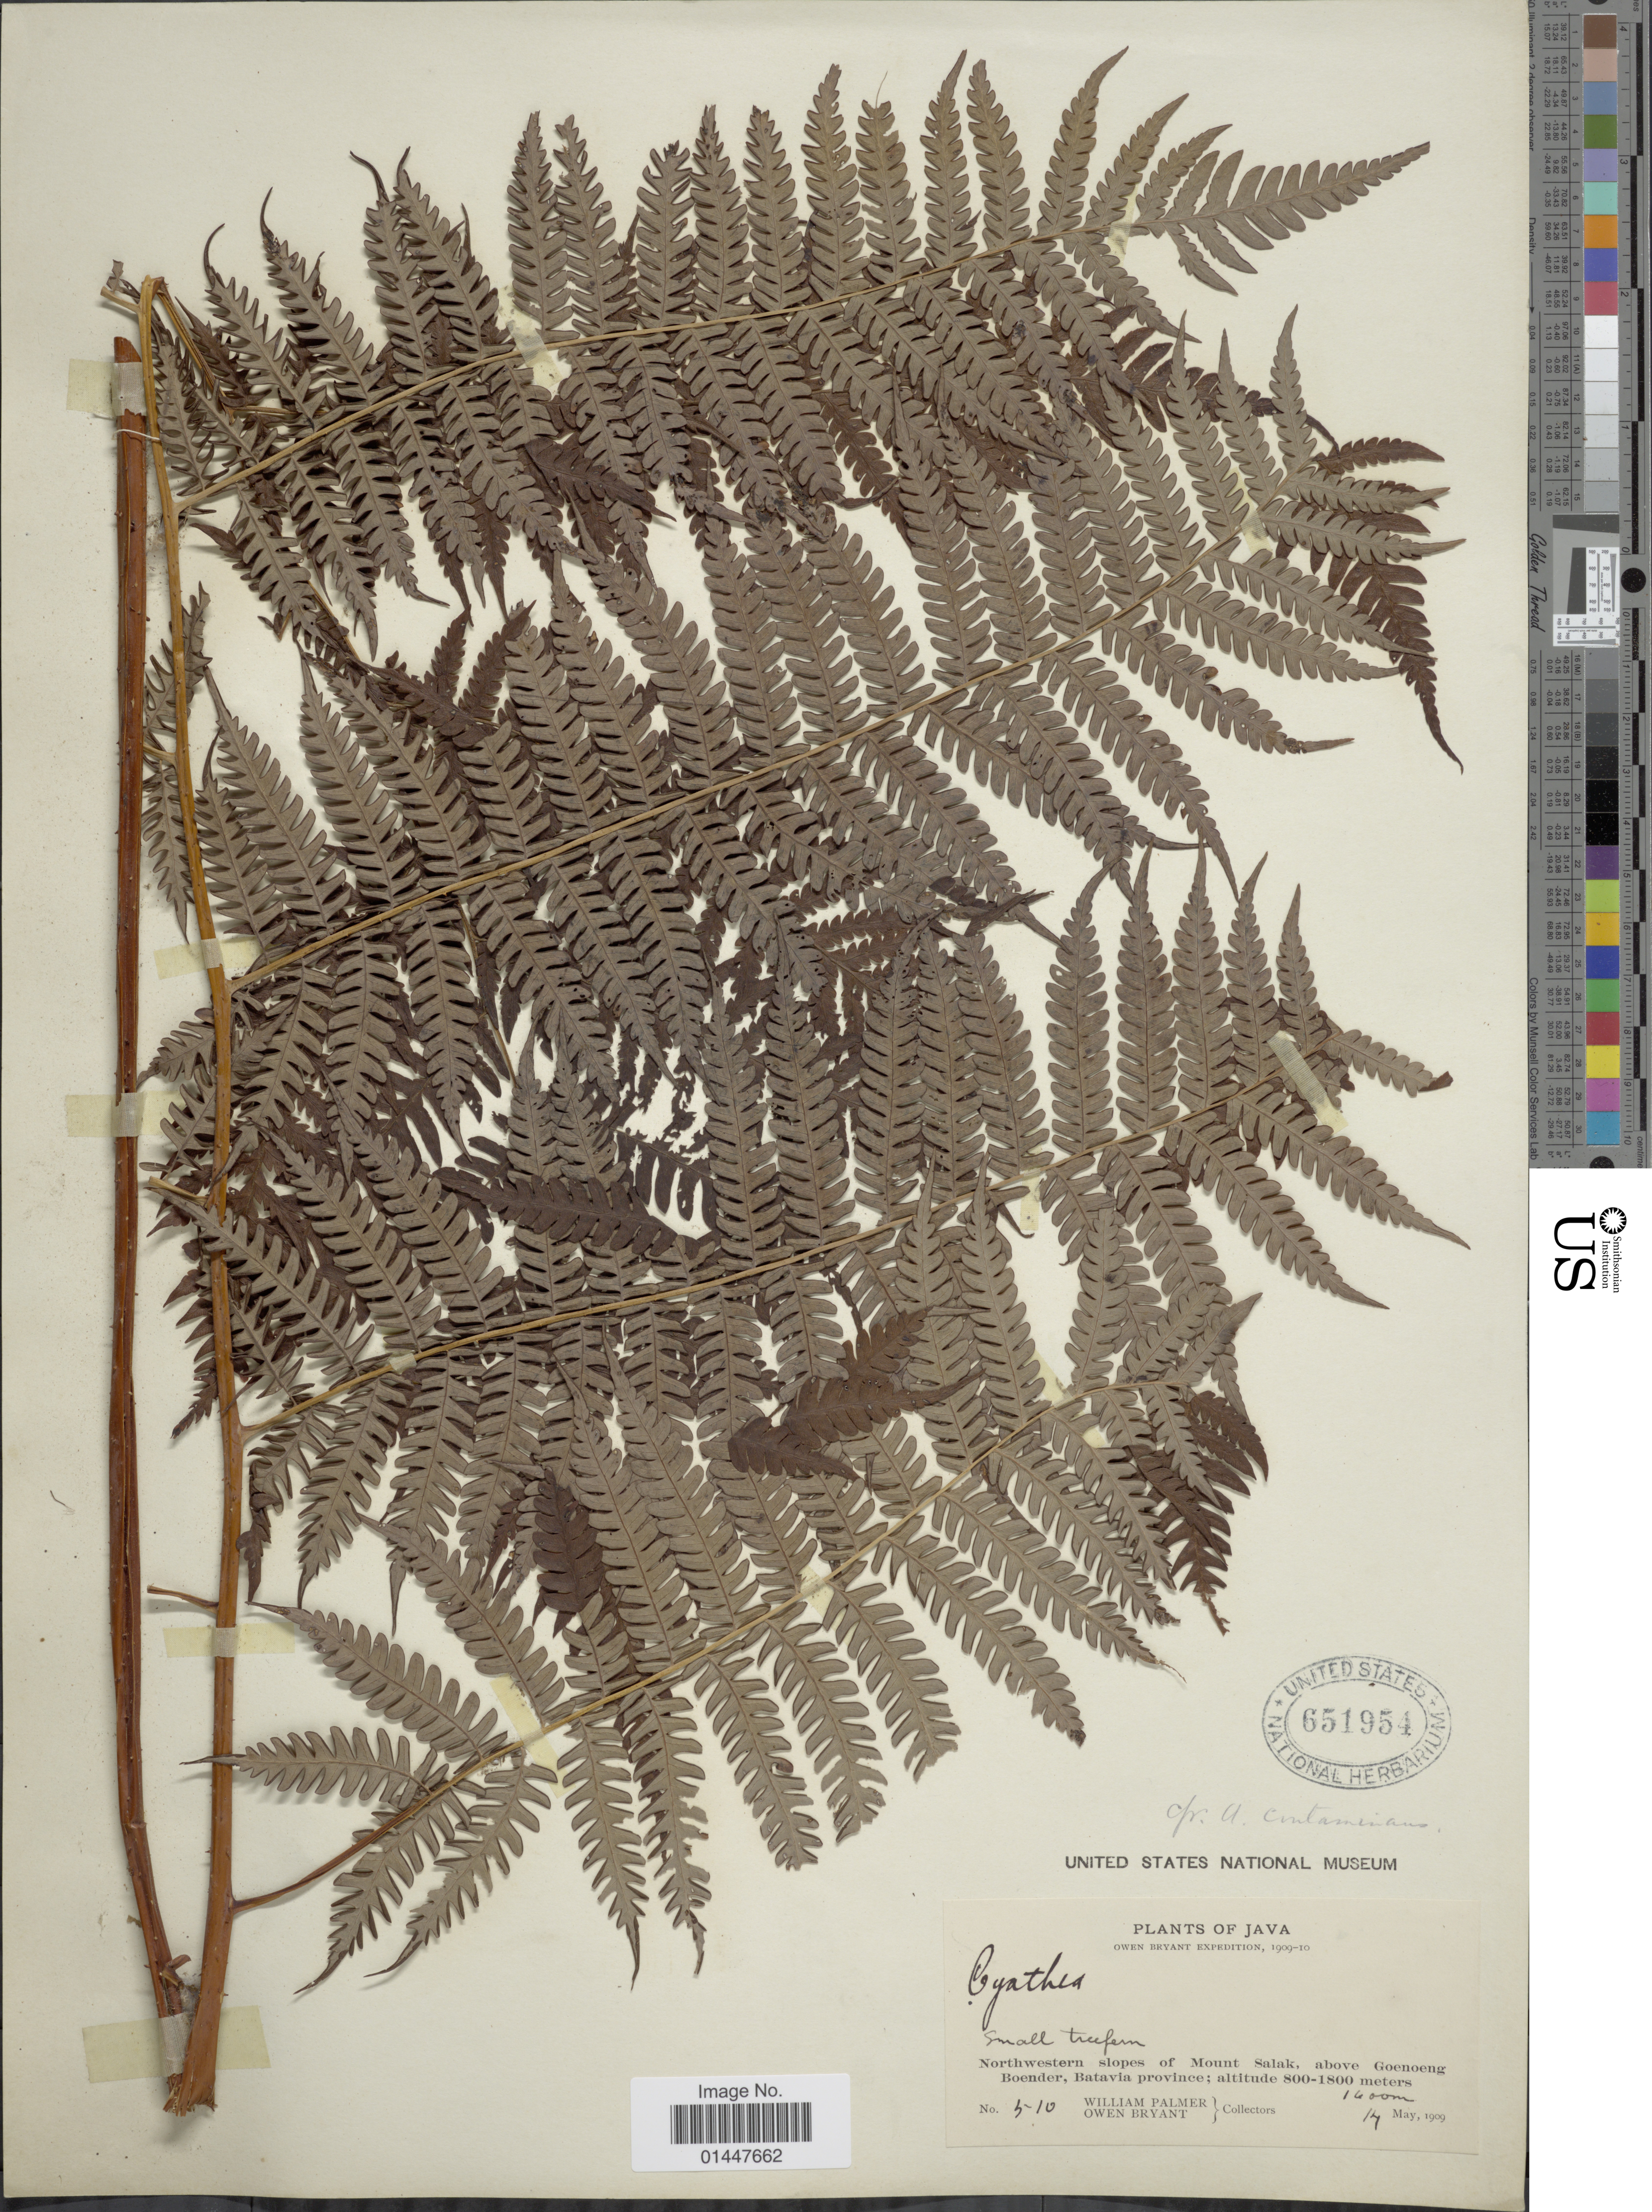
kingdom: Plantae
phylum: Tracheophyta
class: Polypodiopsida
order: Cyatheales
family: Cyatheaceae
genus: Sphaeropteris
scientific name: Sphaeropteris glauca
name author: (Blume) R.M. Tryon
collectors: W. Palmer & O. Bryant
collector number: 510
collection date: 1909-05-14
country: Indonesia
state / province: Java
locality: Northwestern slopes of Mount Salak, above Goenoeng Boender, Batavia province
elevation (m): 1600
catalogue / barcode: US 651954